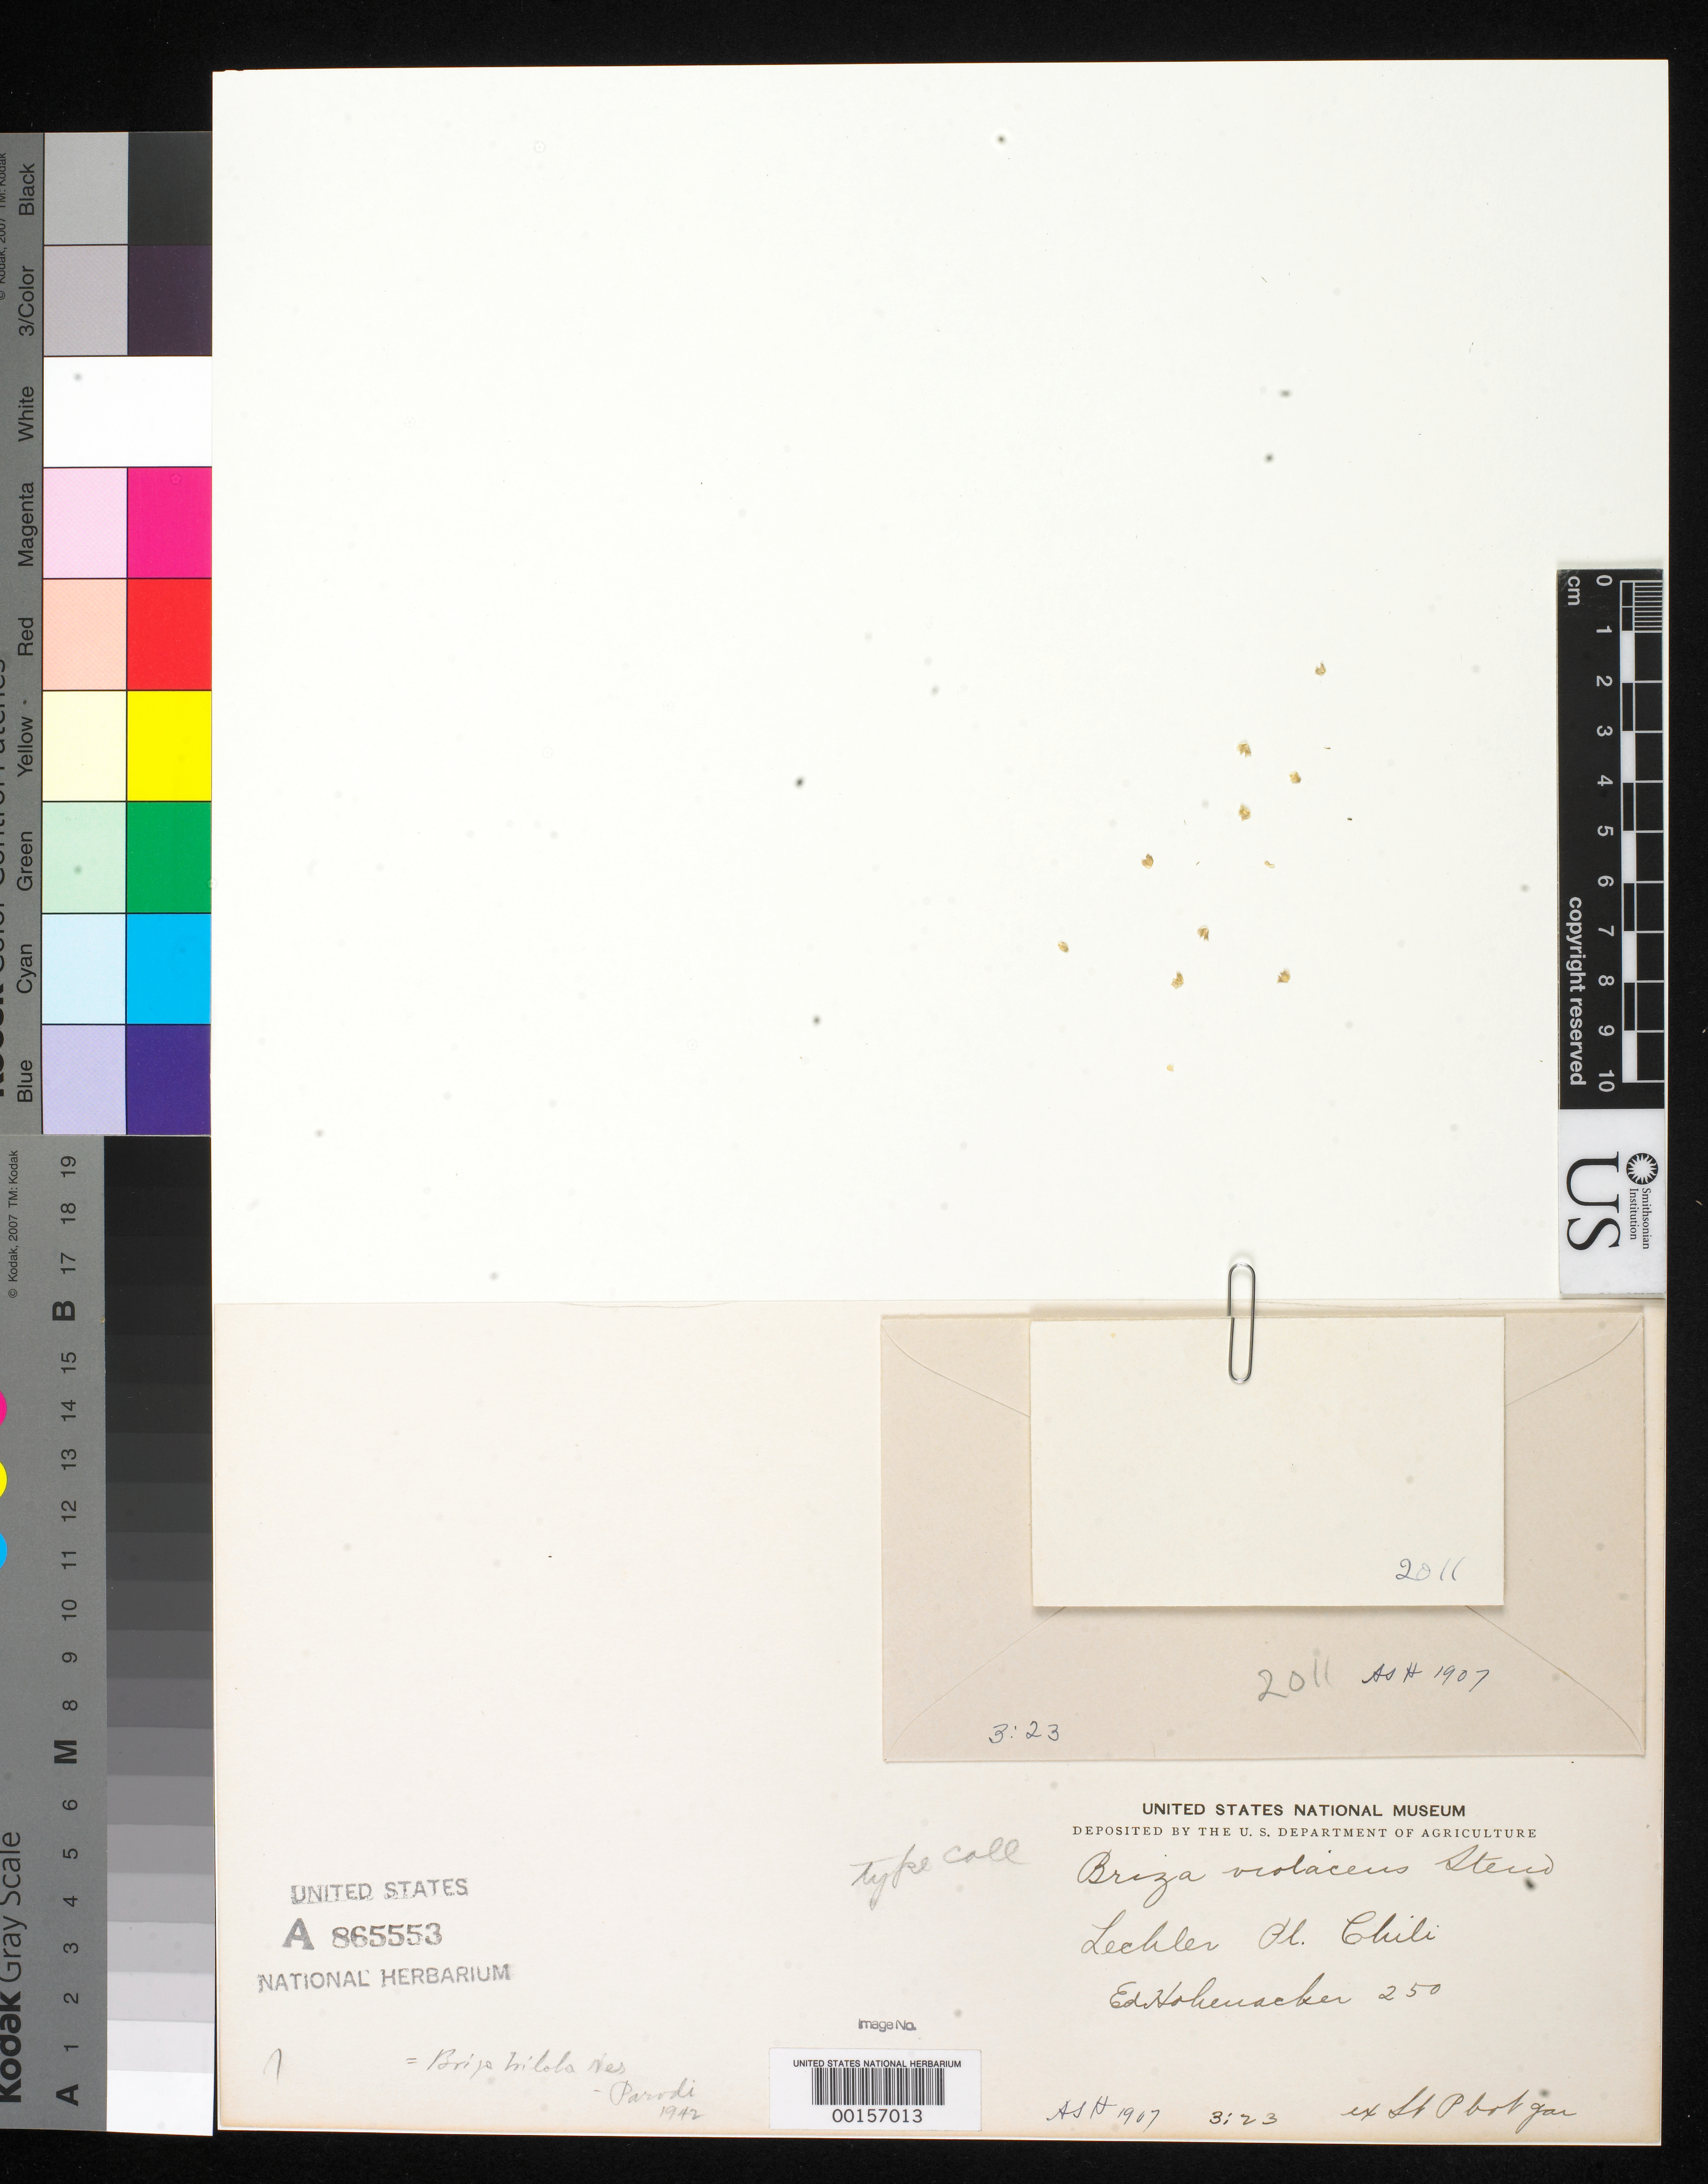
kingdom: Plantae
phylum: Tracheophyta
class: Liliopsida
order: Poales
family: Poaceae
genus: Briza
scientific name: Briza violacens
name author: Steud.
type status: Type Fragment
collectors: W. Lechler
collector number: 250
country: Chile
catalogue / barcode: US 865553A